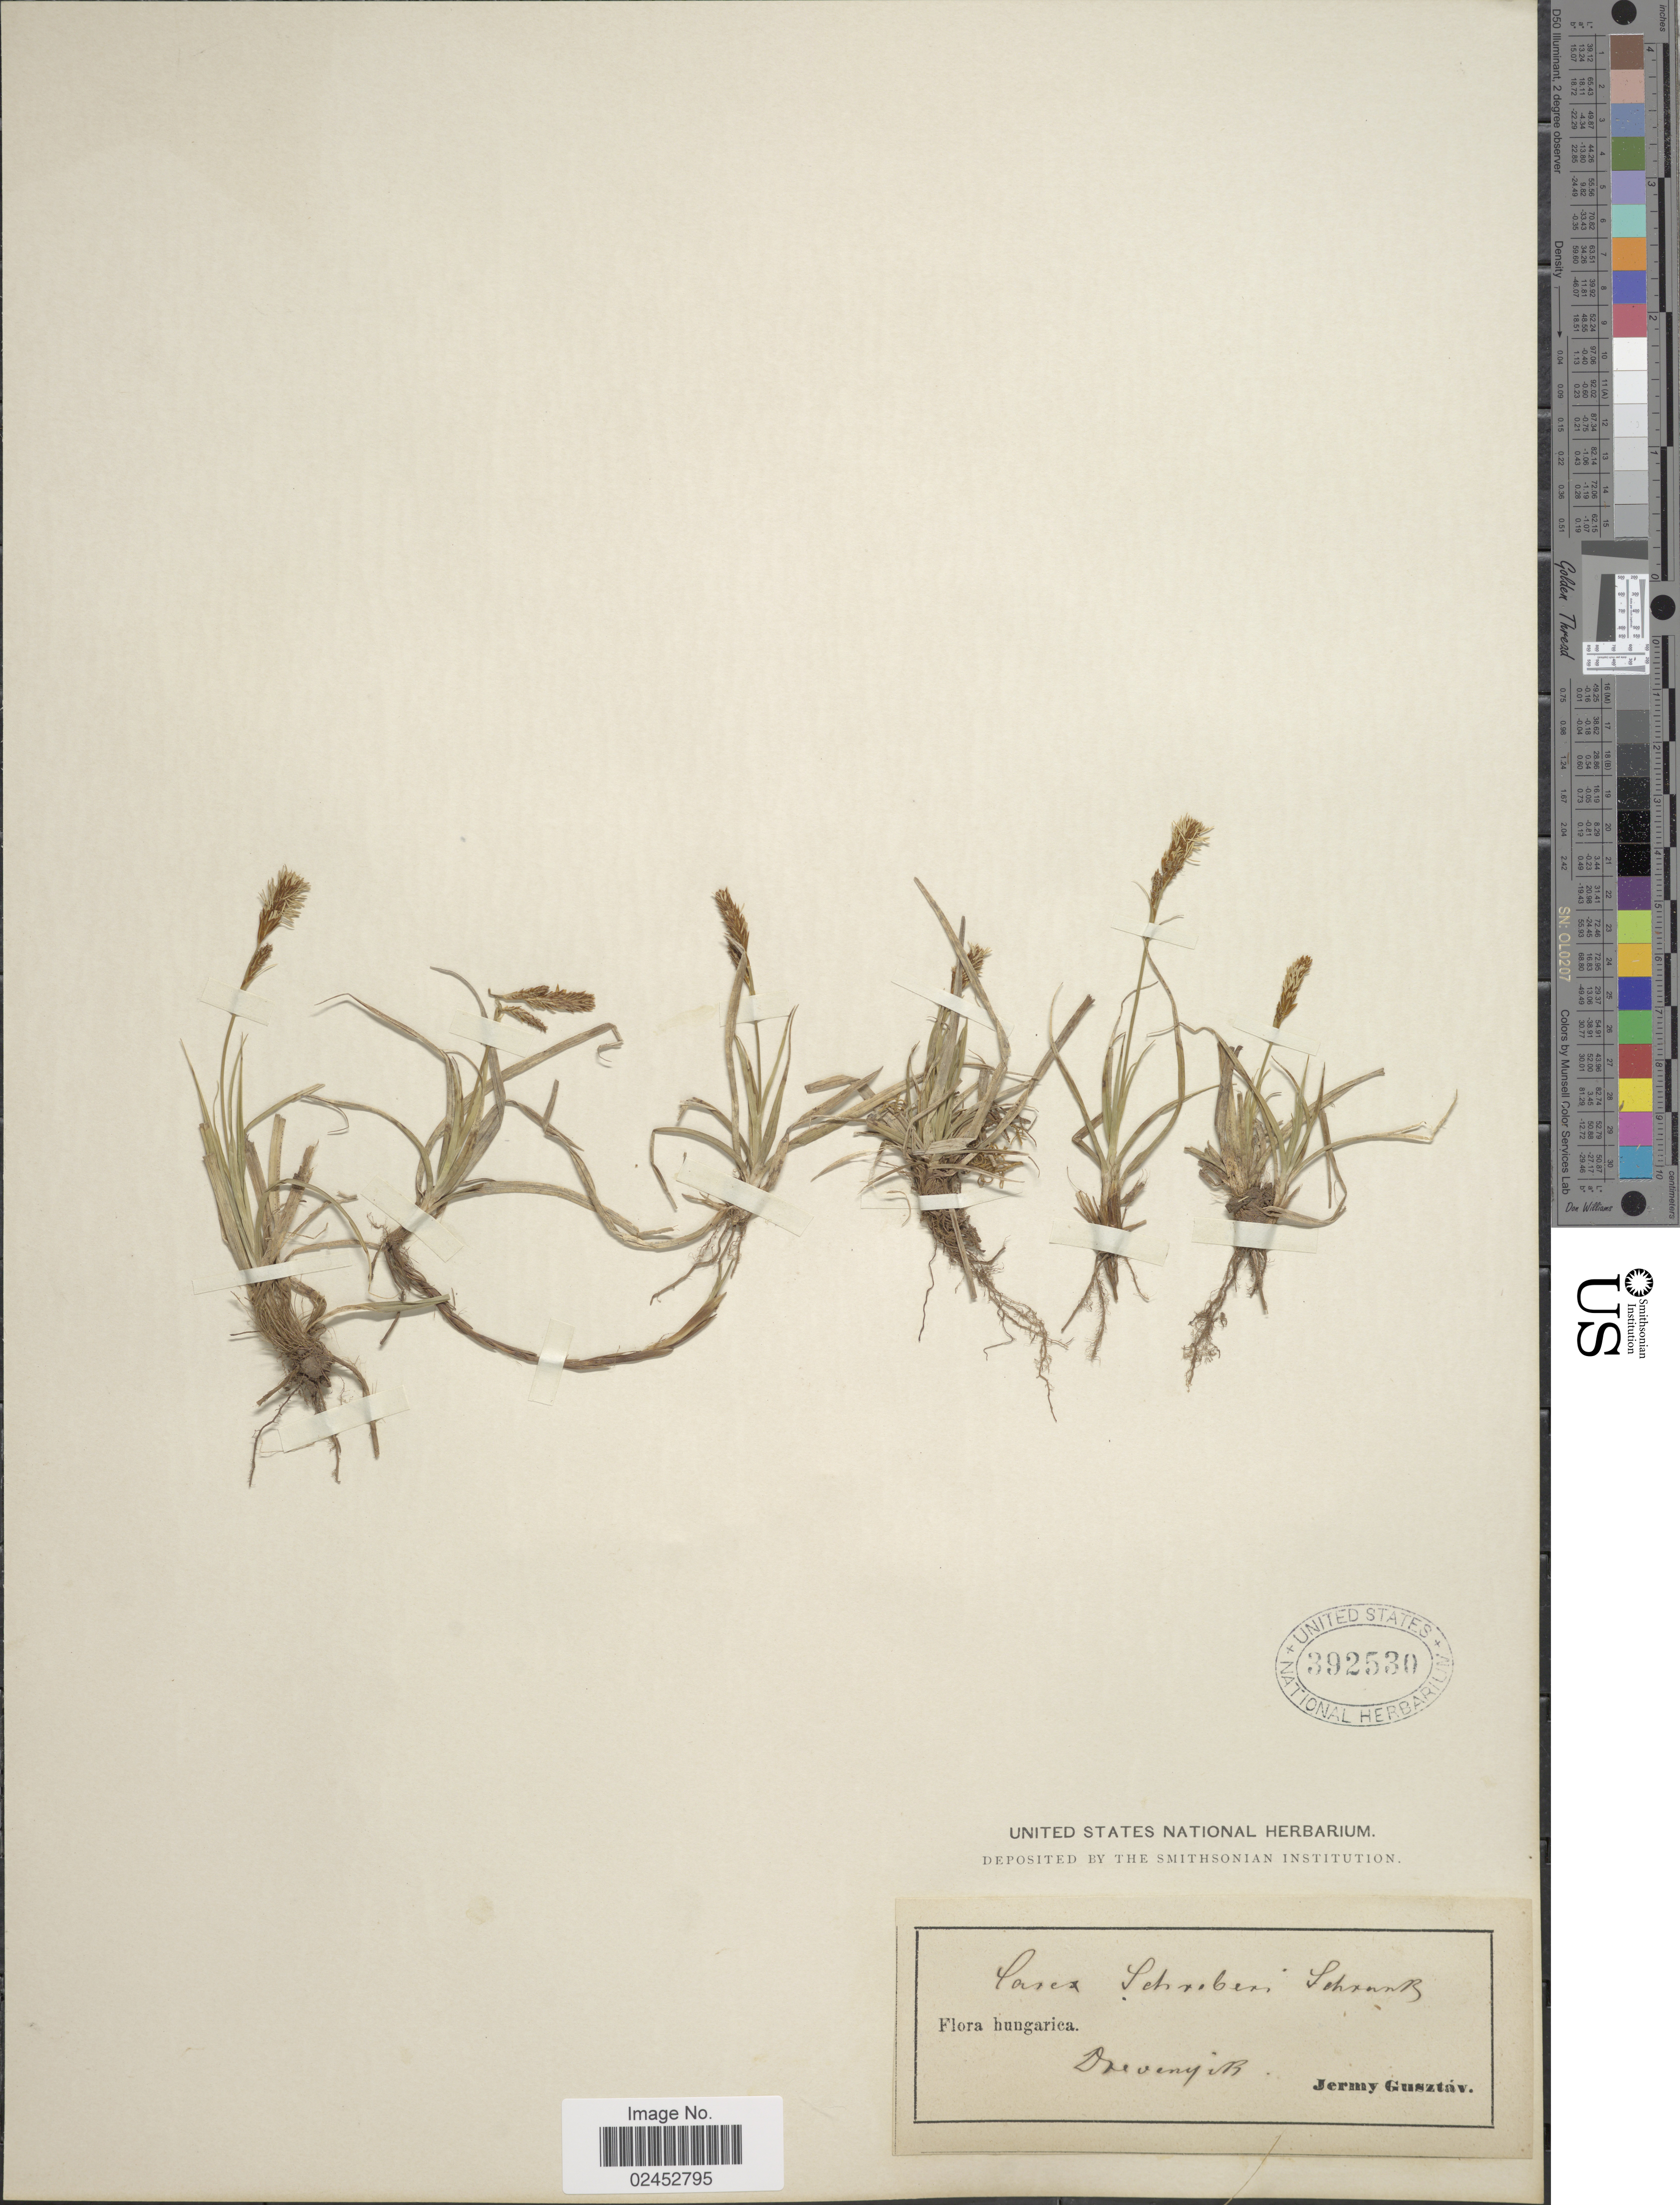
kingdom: Plantae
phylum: Tracheophyta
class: Liliopsida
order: Poales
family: Cyperaceae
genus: Carex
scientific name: Carex praecox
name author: Schreb.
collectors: J. Gusztav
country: Hungary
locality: Hungarica, Drevenyib [interpreted]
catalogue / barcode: US 392530